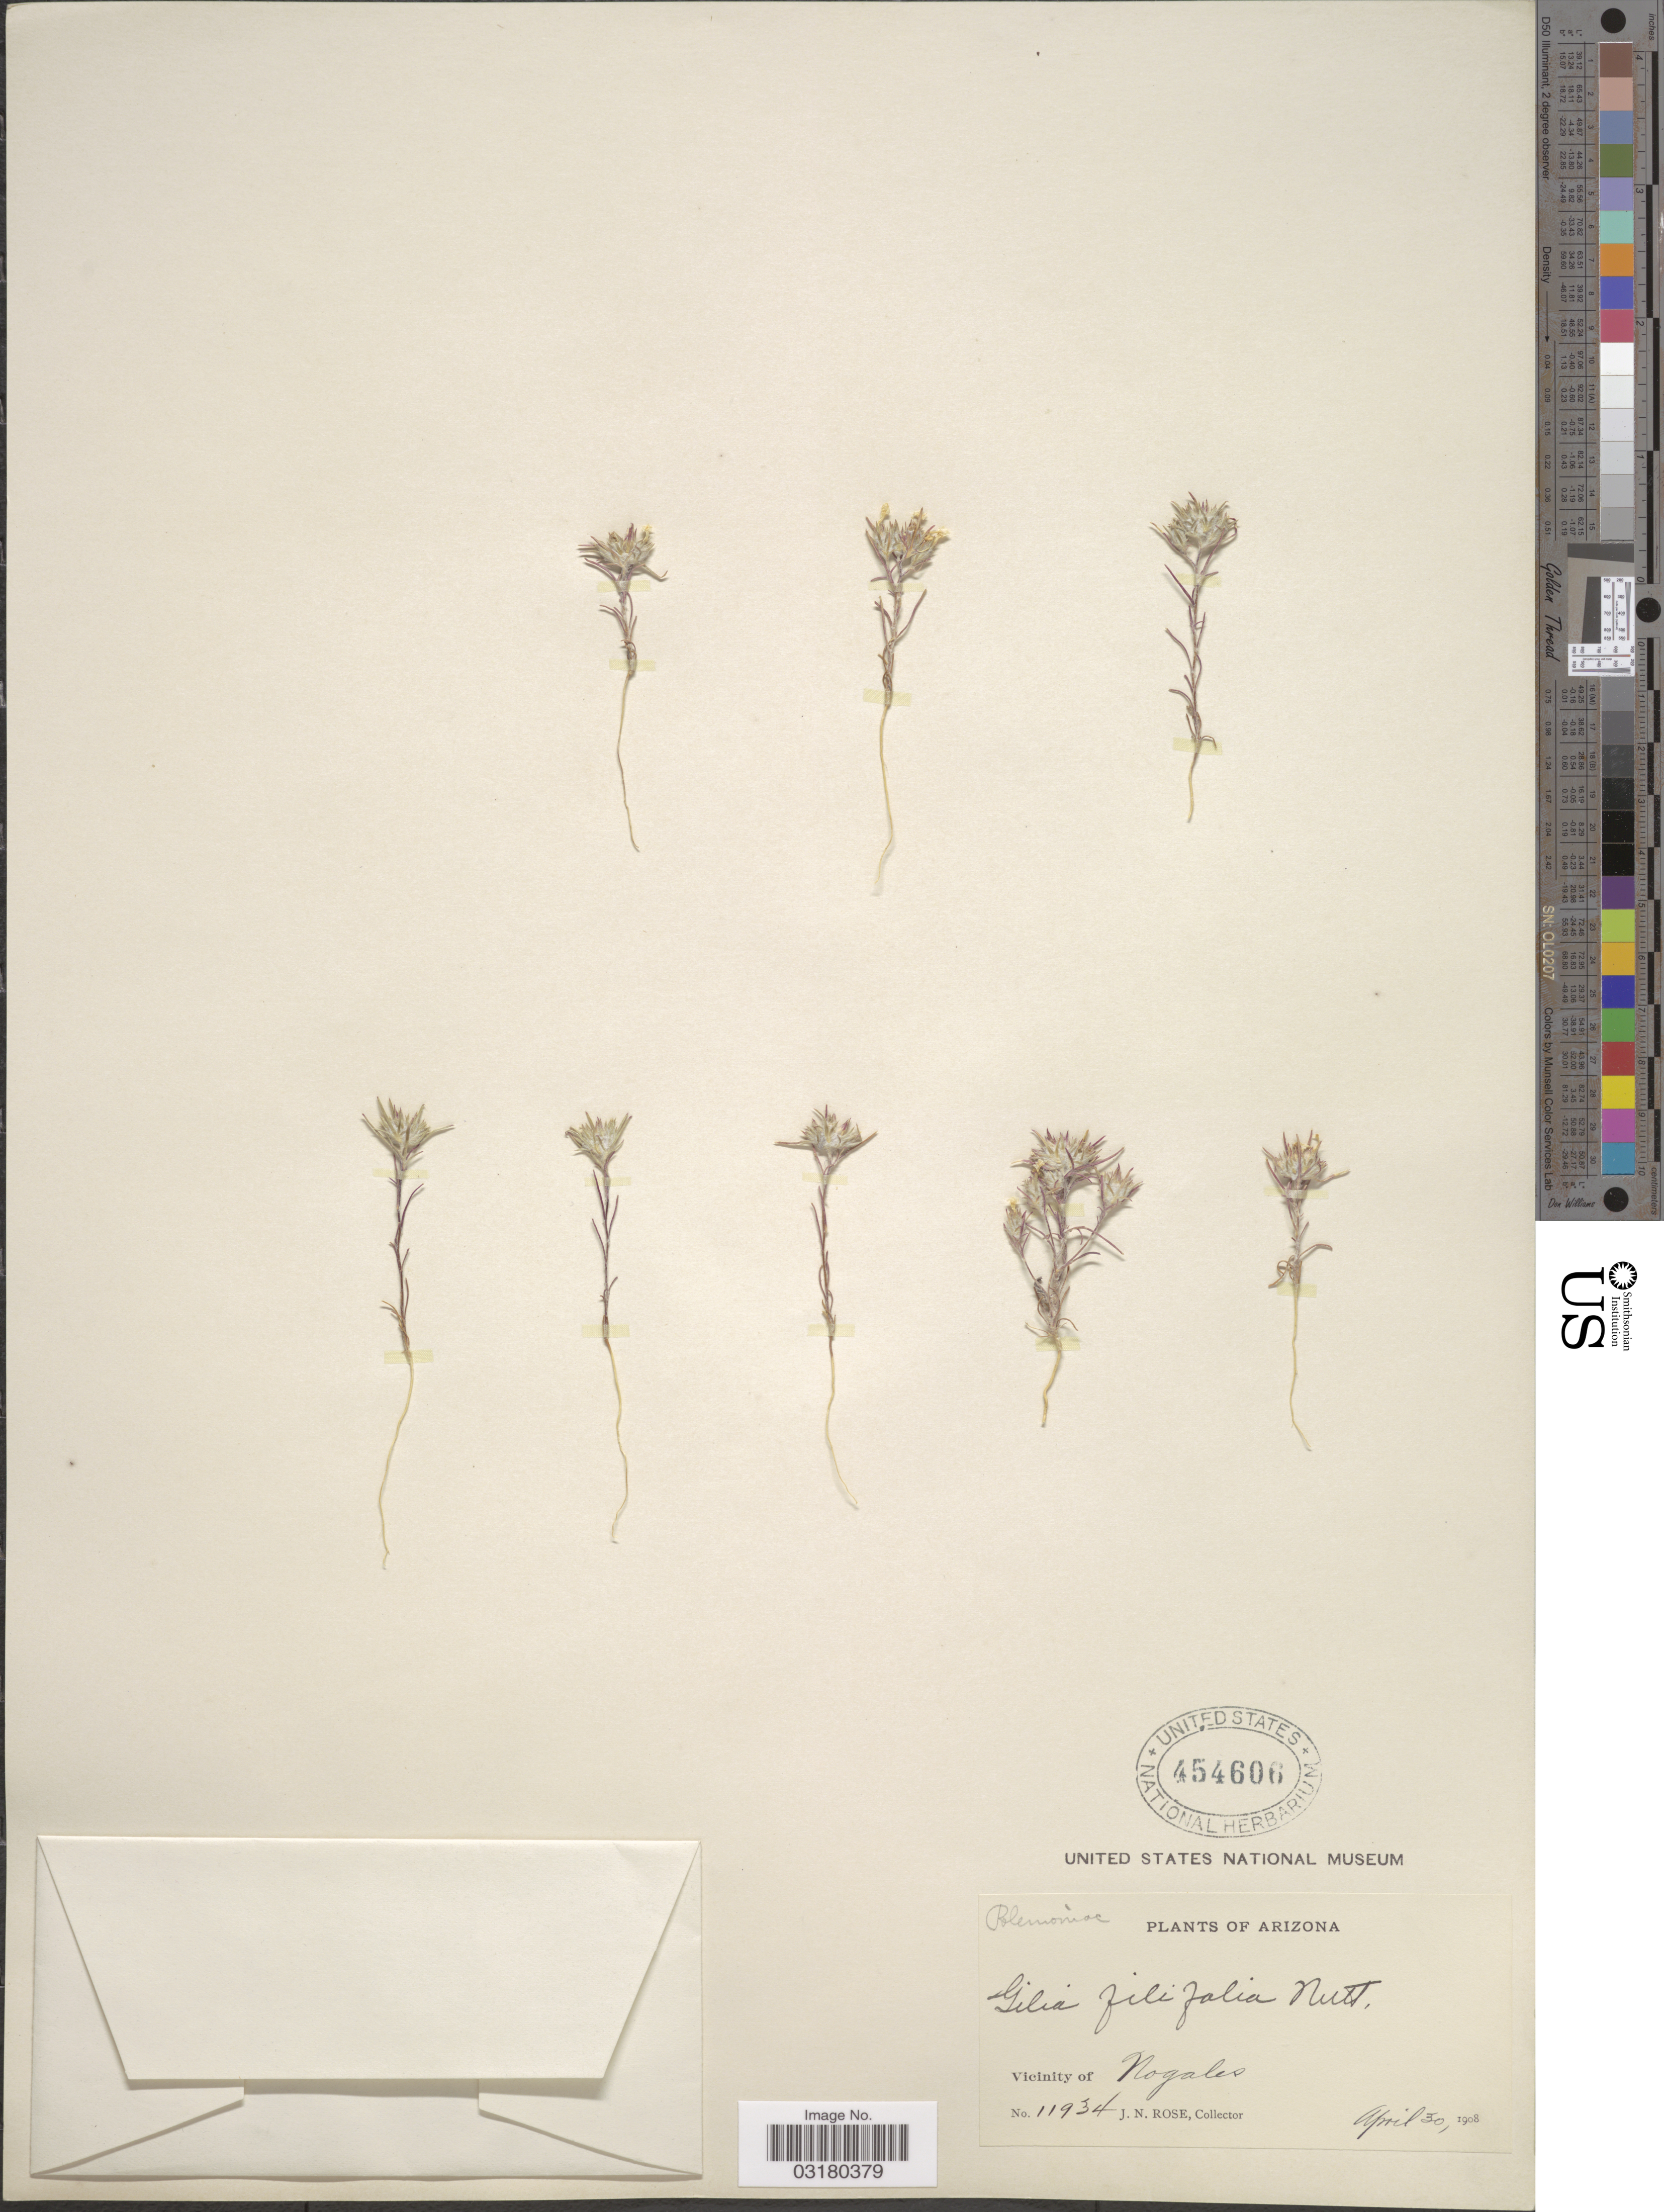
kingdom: Plantae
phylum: Tracheophyta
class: Magnoliopsida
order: Ericales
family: Polemoniaceae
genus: Eriastrum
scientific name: Eriastrum filifolium (Nutt.) Wooton & Standl.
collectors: J. N. Rose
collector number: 11934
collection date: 1908-04-30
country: United States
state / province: Arizona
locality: Vicinity of Nogales.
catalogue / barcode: US 454606